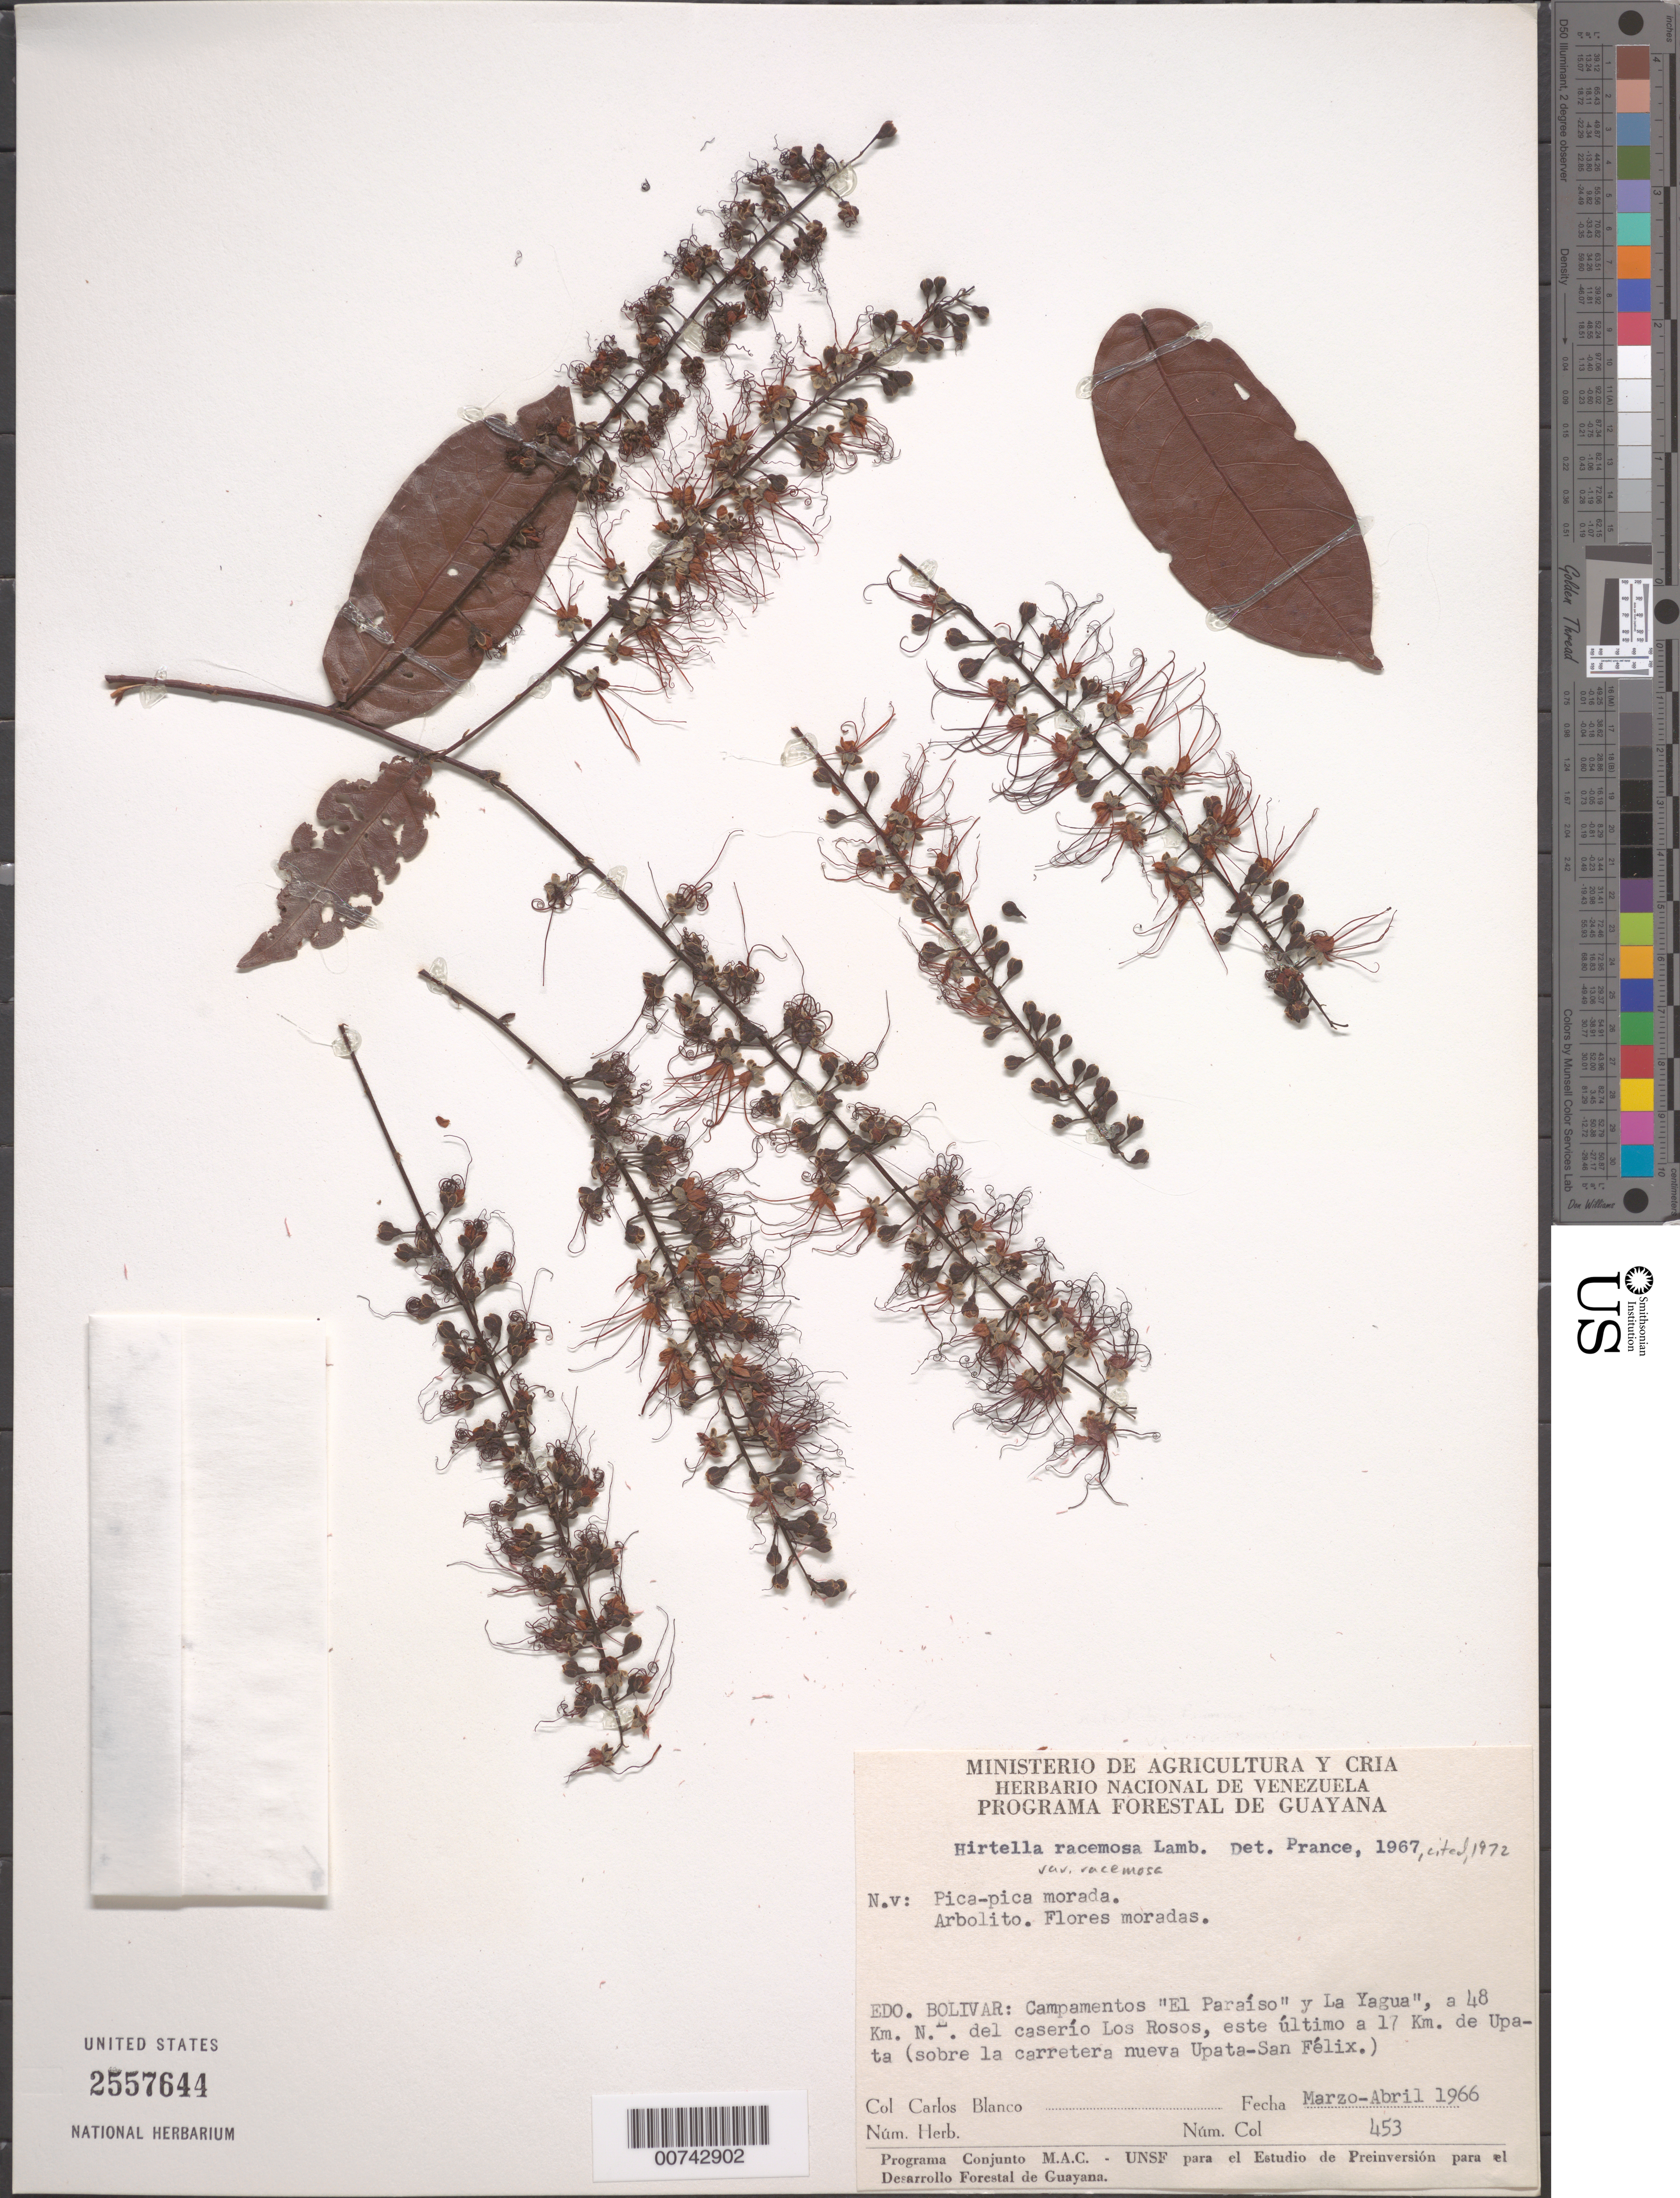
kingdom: Plantae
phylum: Tracheophyta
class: Magnoliopsida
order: Malpighiales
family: Chrysobalanaceae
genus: Hirtella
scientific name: Hirtella racemosa var. racemosa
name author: Lam.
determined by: Prance, G. T.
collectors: C. A. Blanco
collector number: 453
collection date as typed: Mar-66 to Apr-66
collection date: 1966-03/1966-04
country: Venezuela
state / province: Bolívar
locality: Campamentos "El Paraiso" y "La Yagua", a 48 km NE del caserío Los Rosos, este ultimo a 17 km de Upata (sobre la carretera nueva Upata-San Felix)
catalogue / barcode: US 2557644